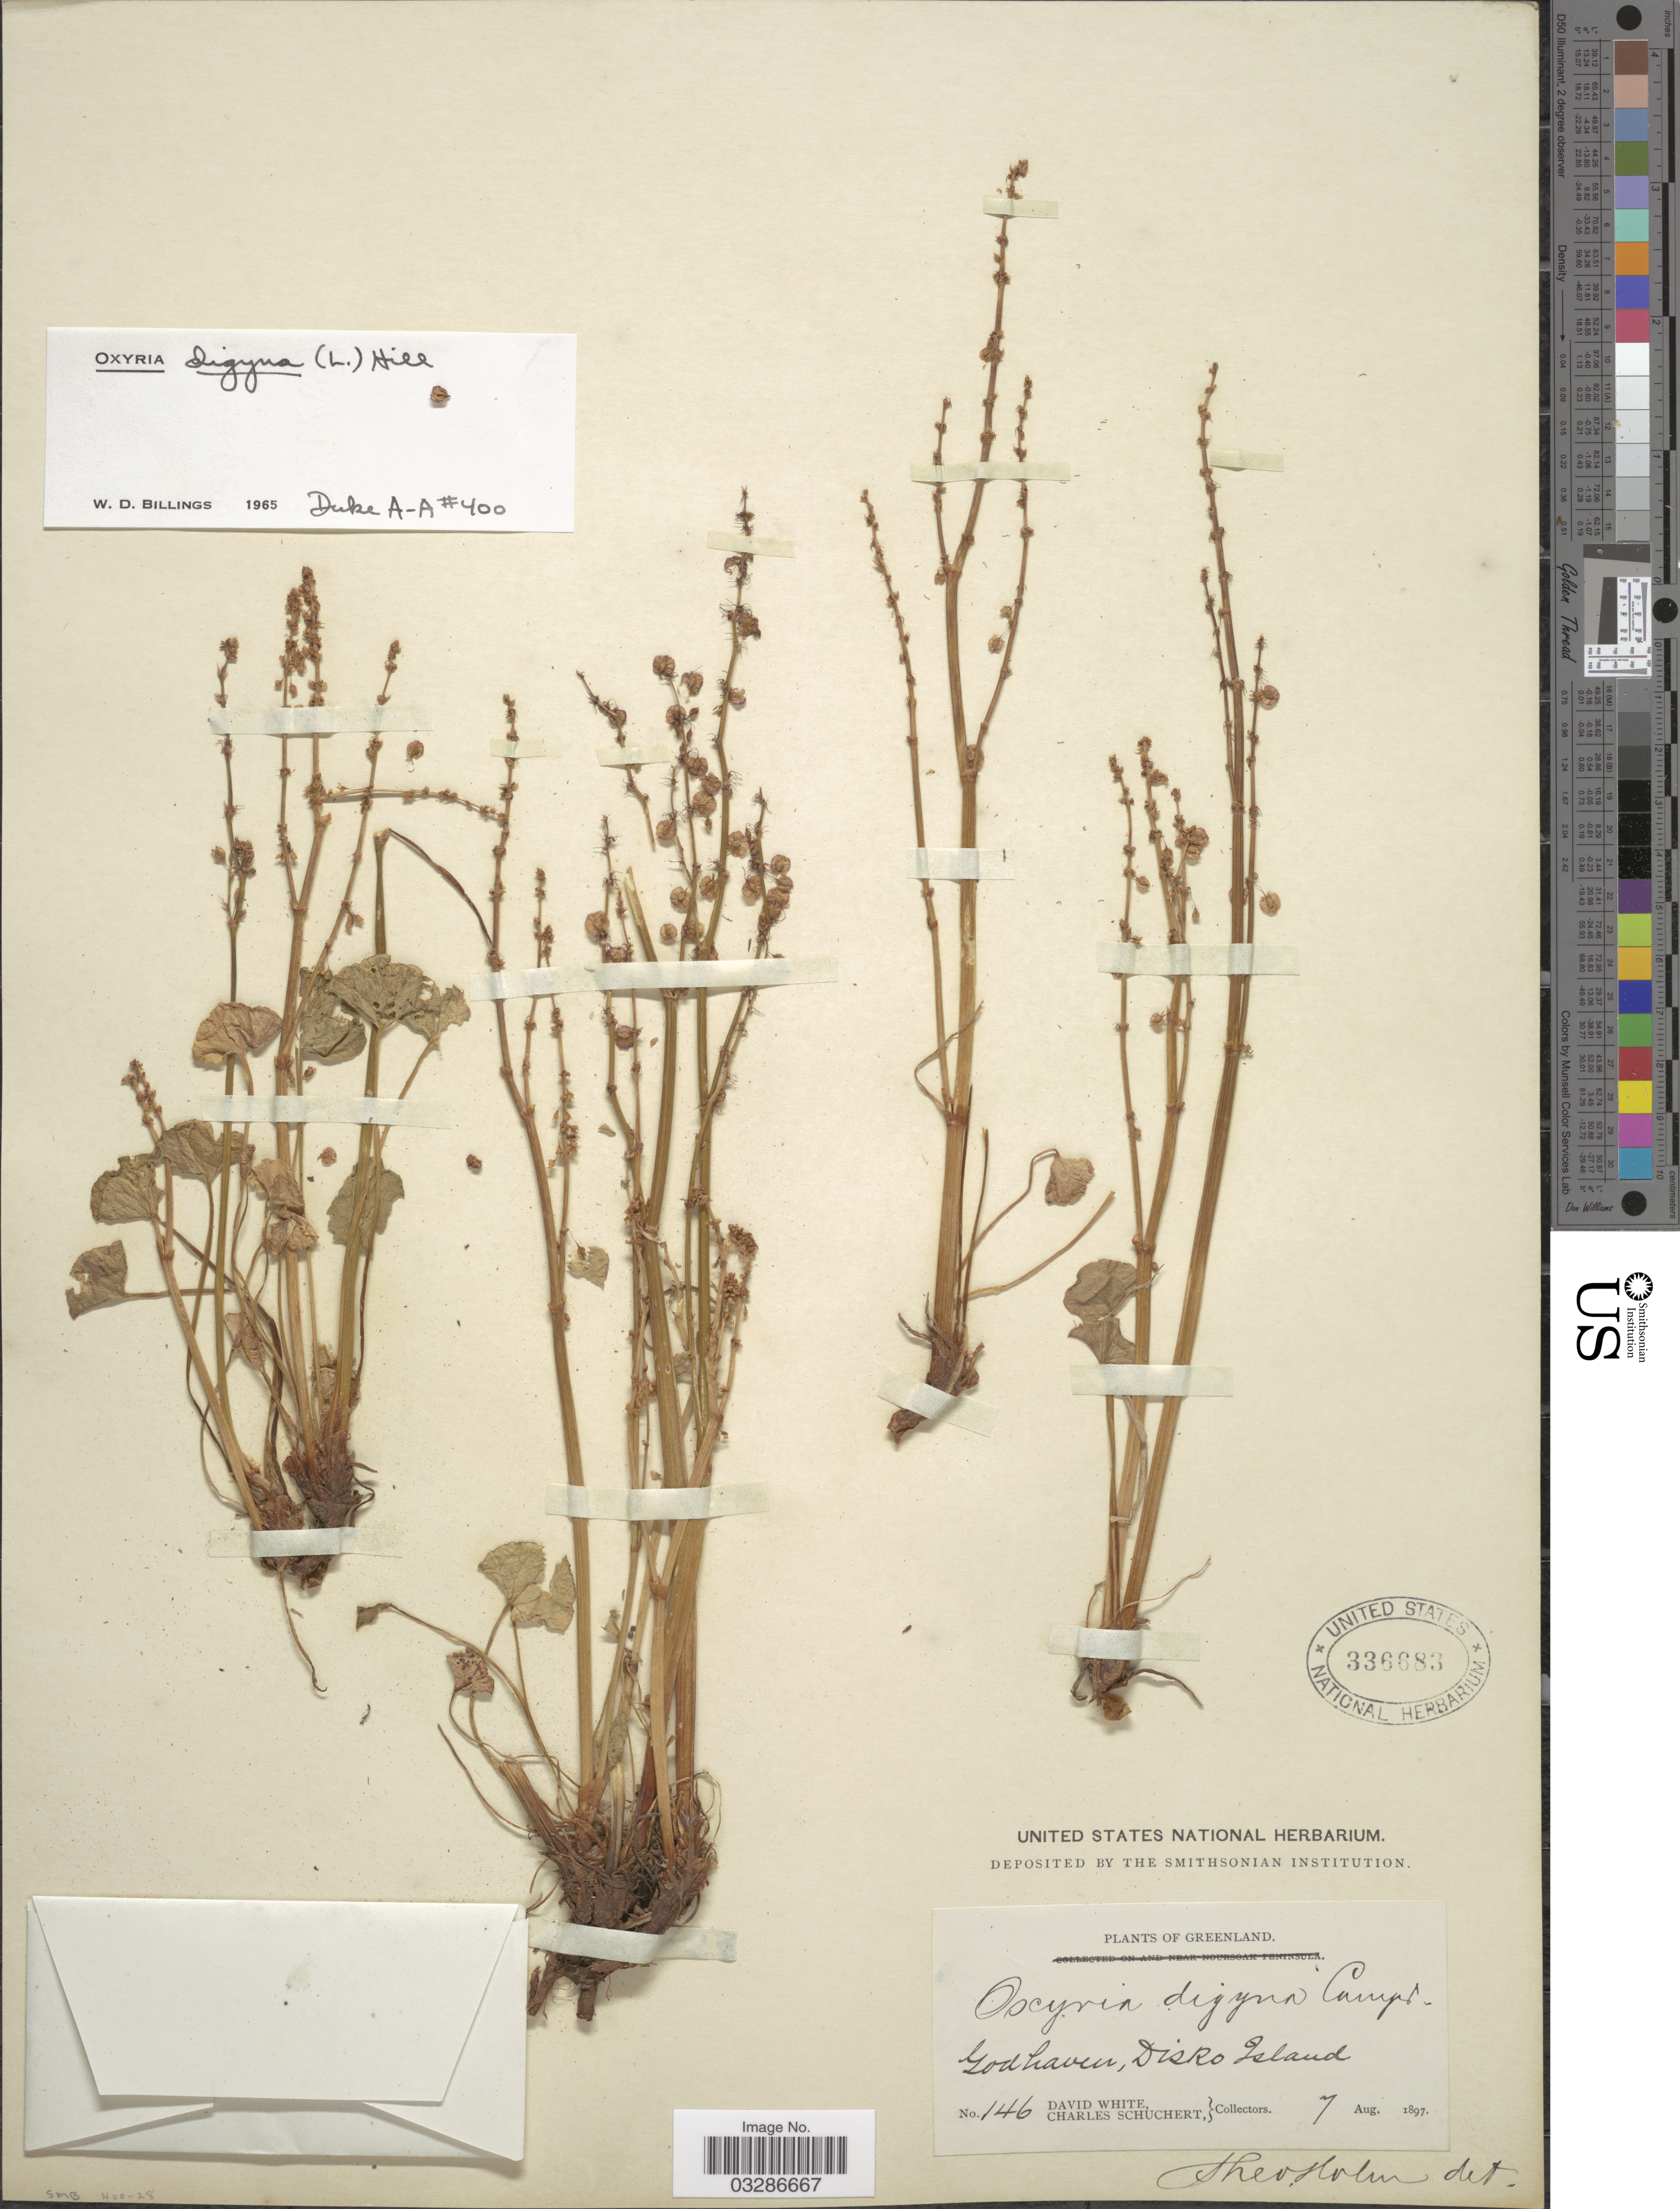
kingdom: Plantae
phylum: Tracheophyta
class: Magnoliopsida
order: Caryophyllales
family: Polygonaceae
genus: Oxyria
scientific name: Oxyria digyna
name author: (L.) Hill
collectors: D. White & C. Schuchert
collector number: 146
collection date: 1897-08-07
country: Greenland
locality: Godhaven, Disko Island.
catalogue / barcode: US 336683